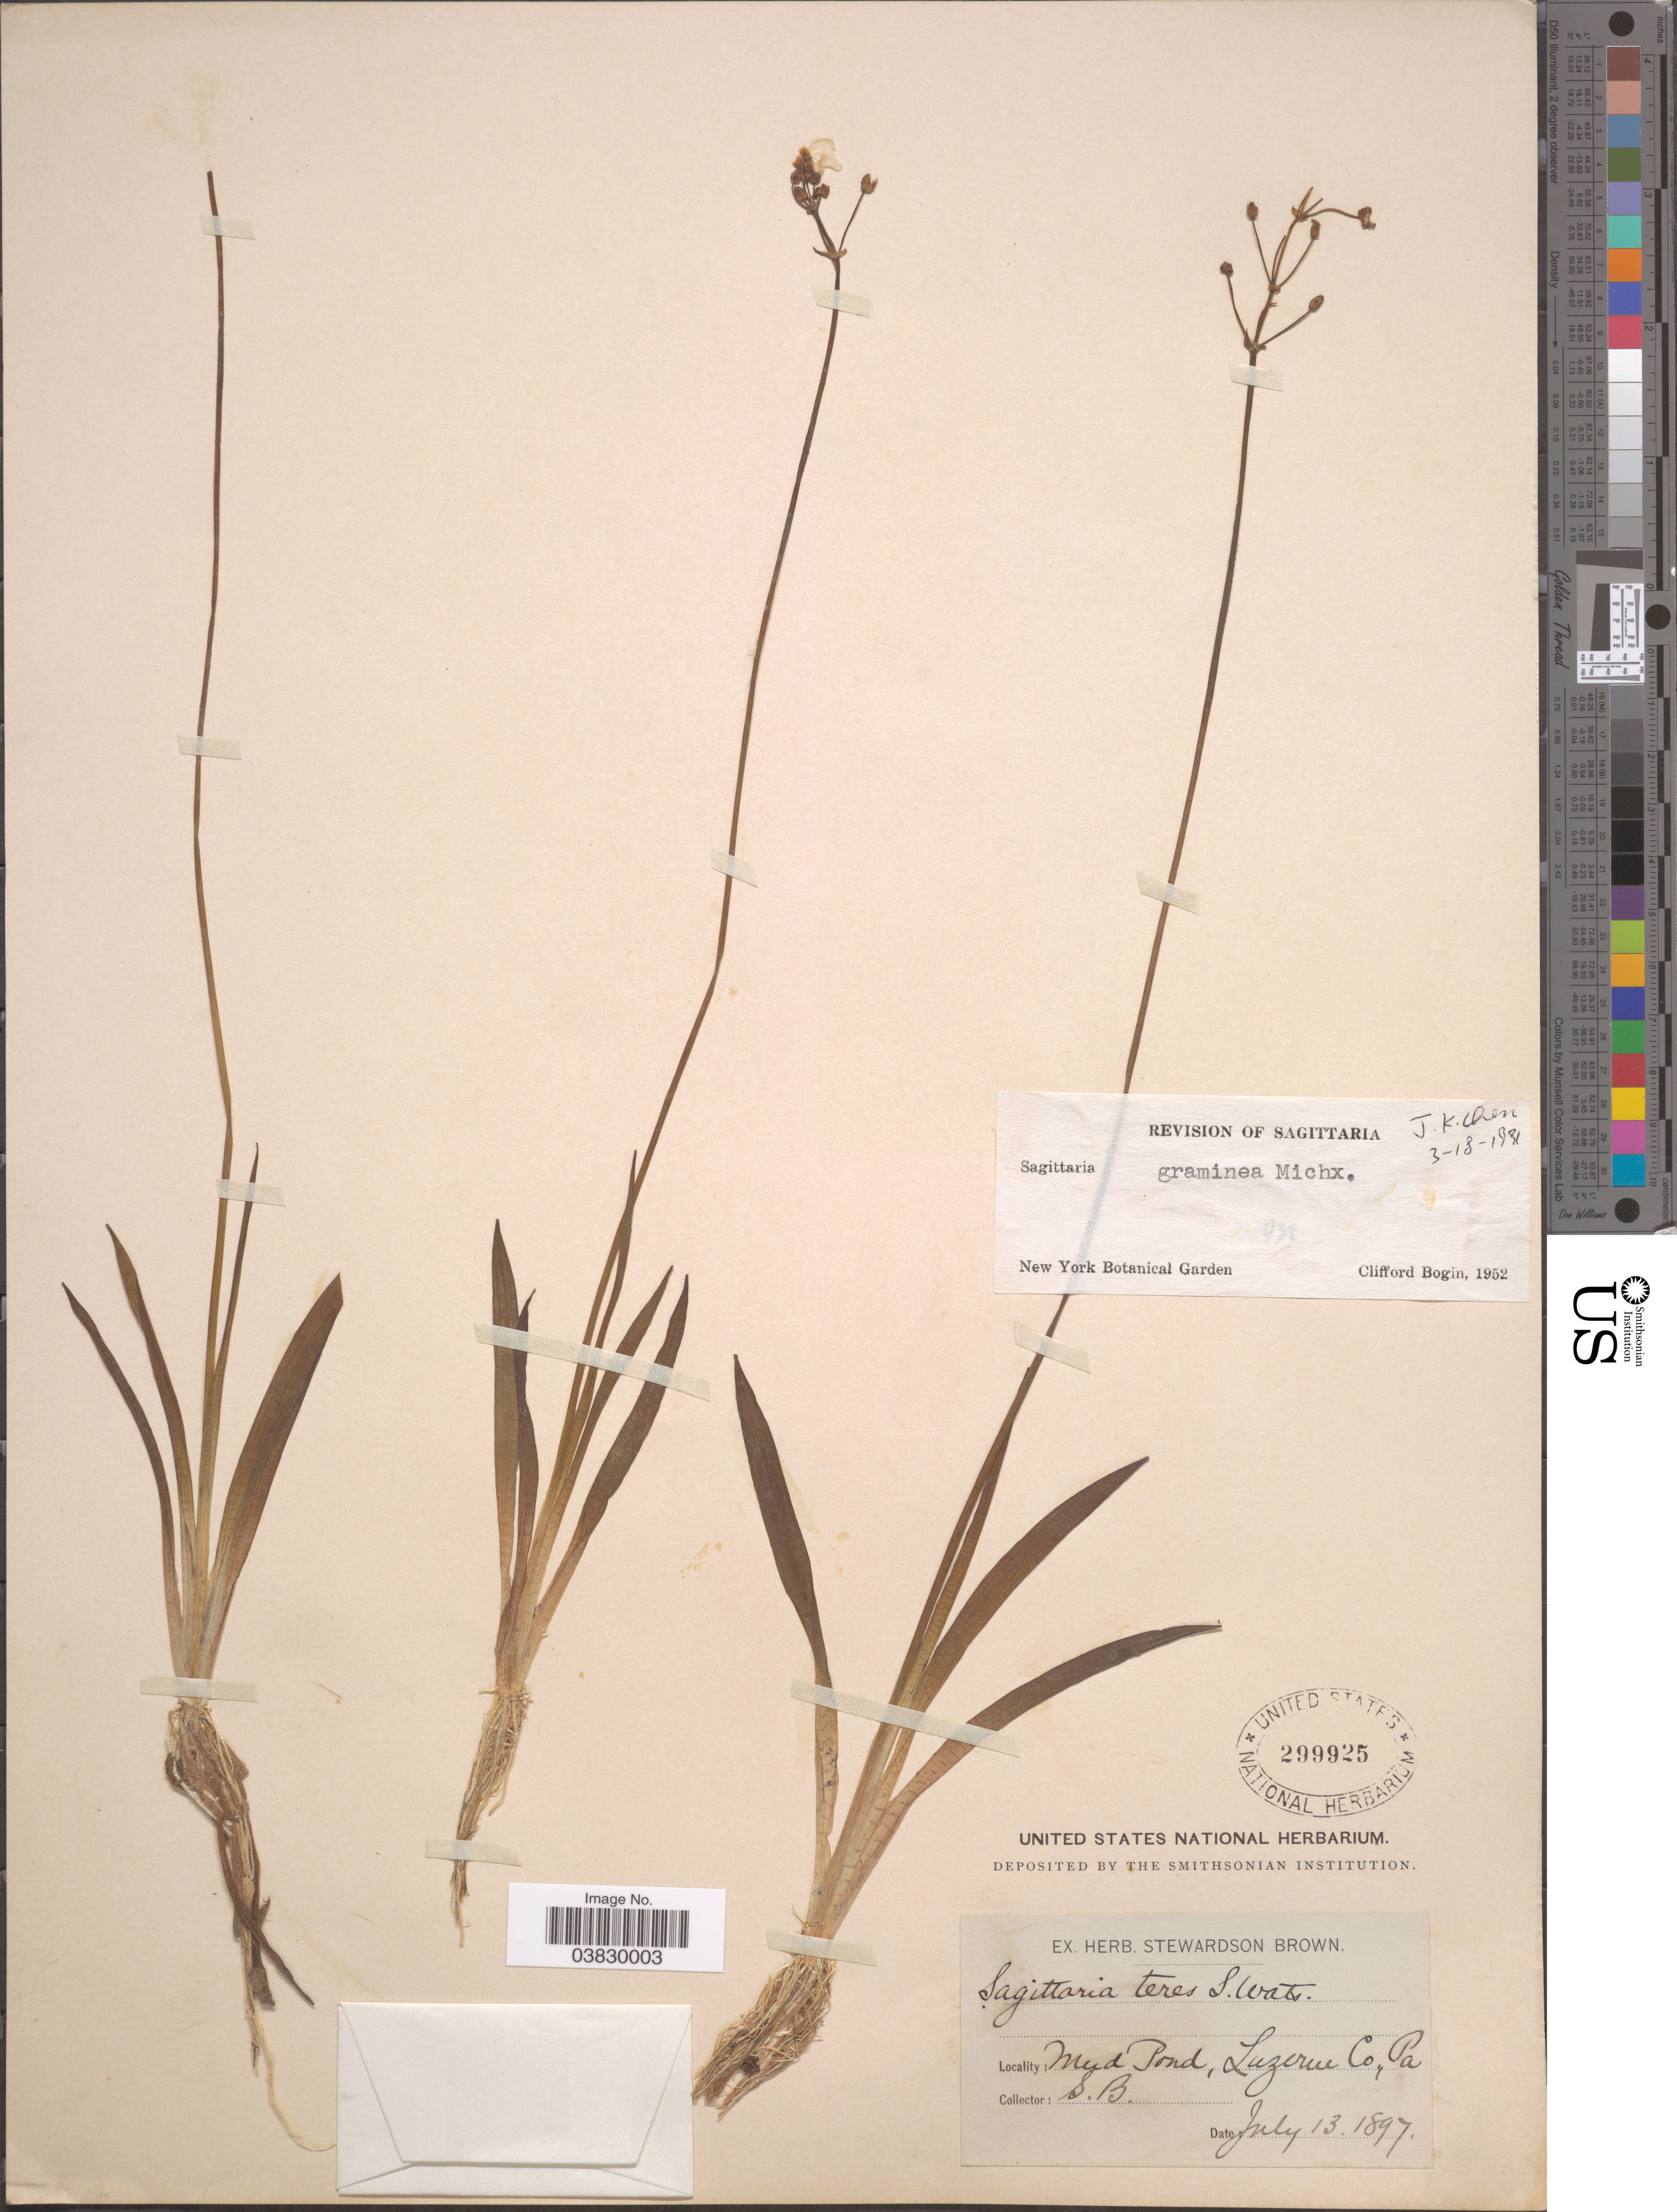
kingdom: Plantae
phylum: Tracheophyta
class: Liliopsida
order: Alismatales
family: Alismataceae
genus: Sagittaria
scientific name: Sagittaria graminea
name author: Michx.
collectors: S. Brown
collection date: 1897-07-13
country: United States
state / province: Pennsylvania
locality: Mud Pond, Luzerne Co.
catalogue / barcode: US 299925